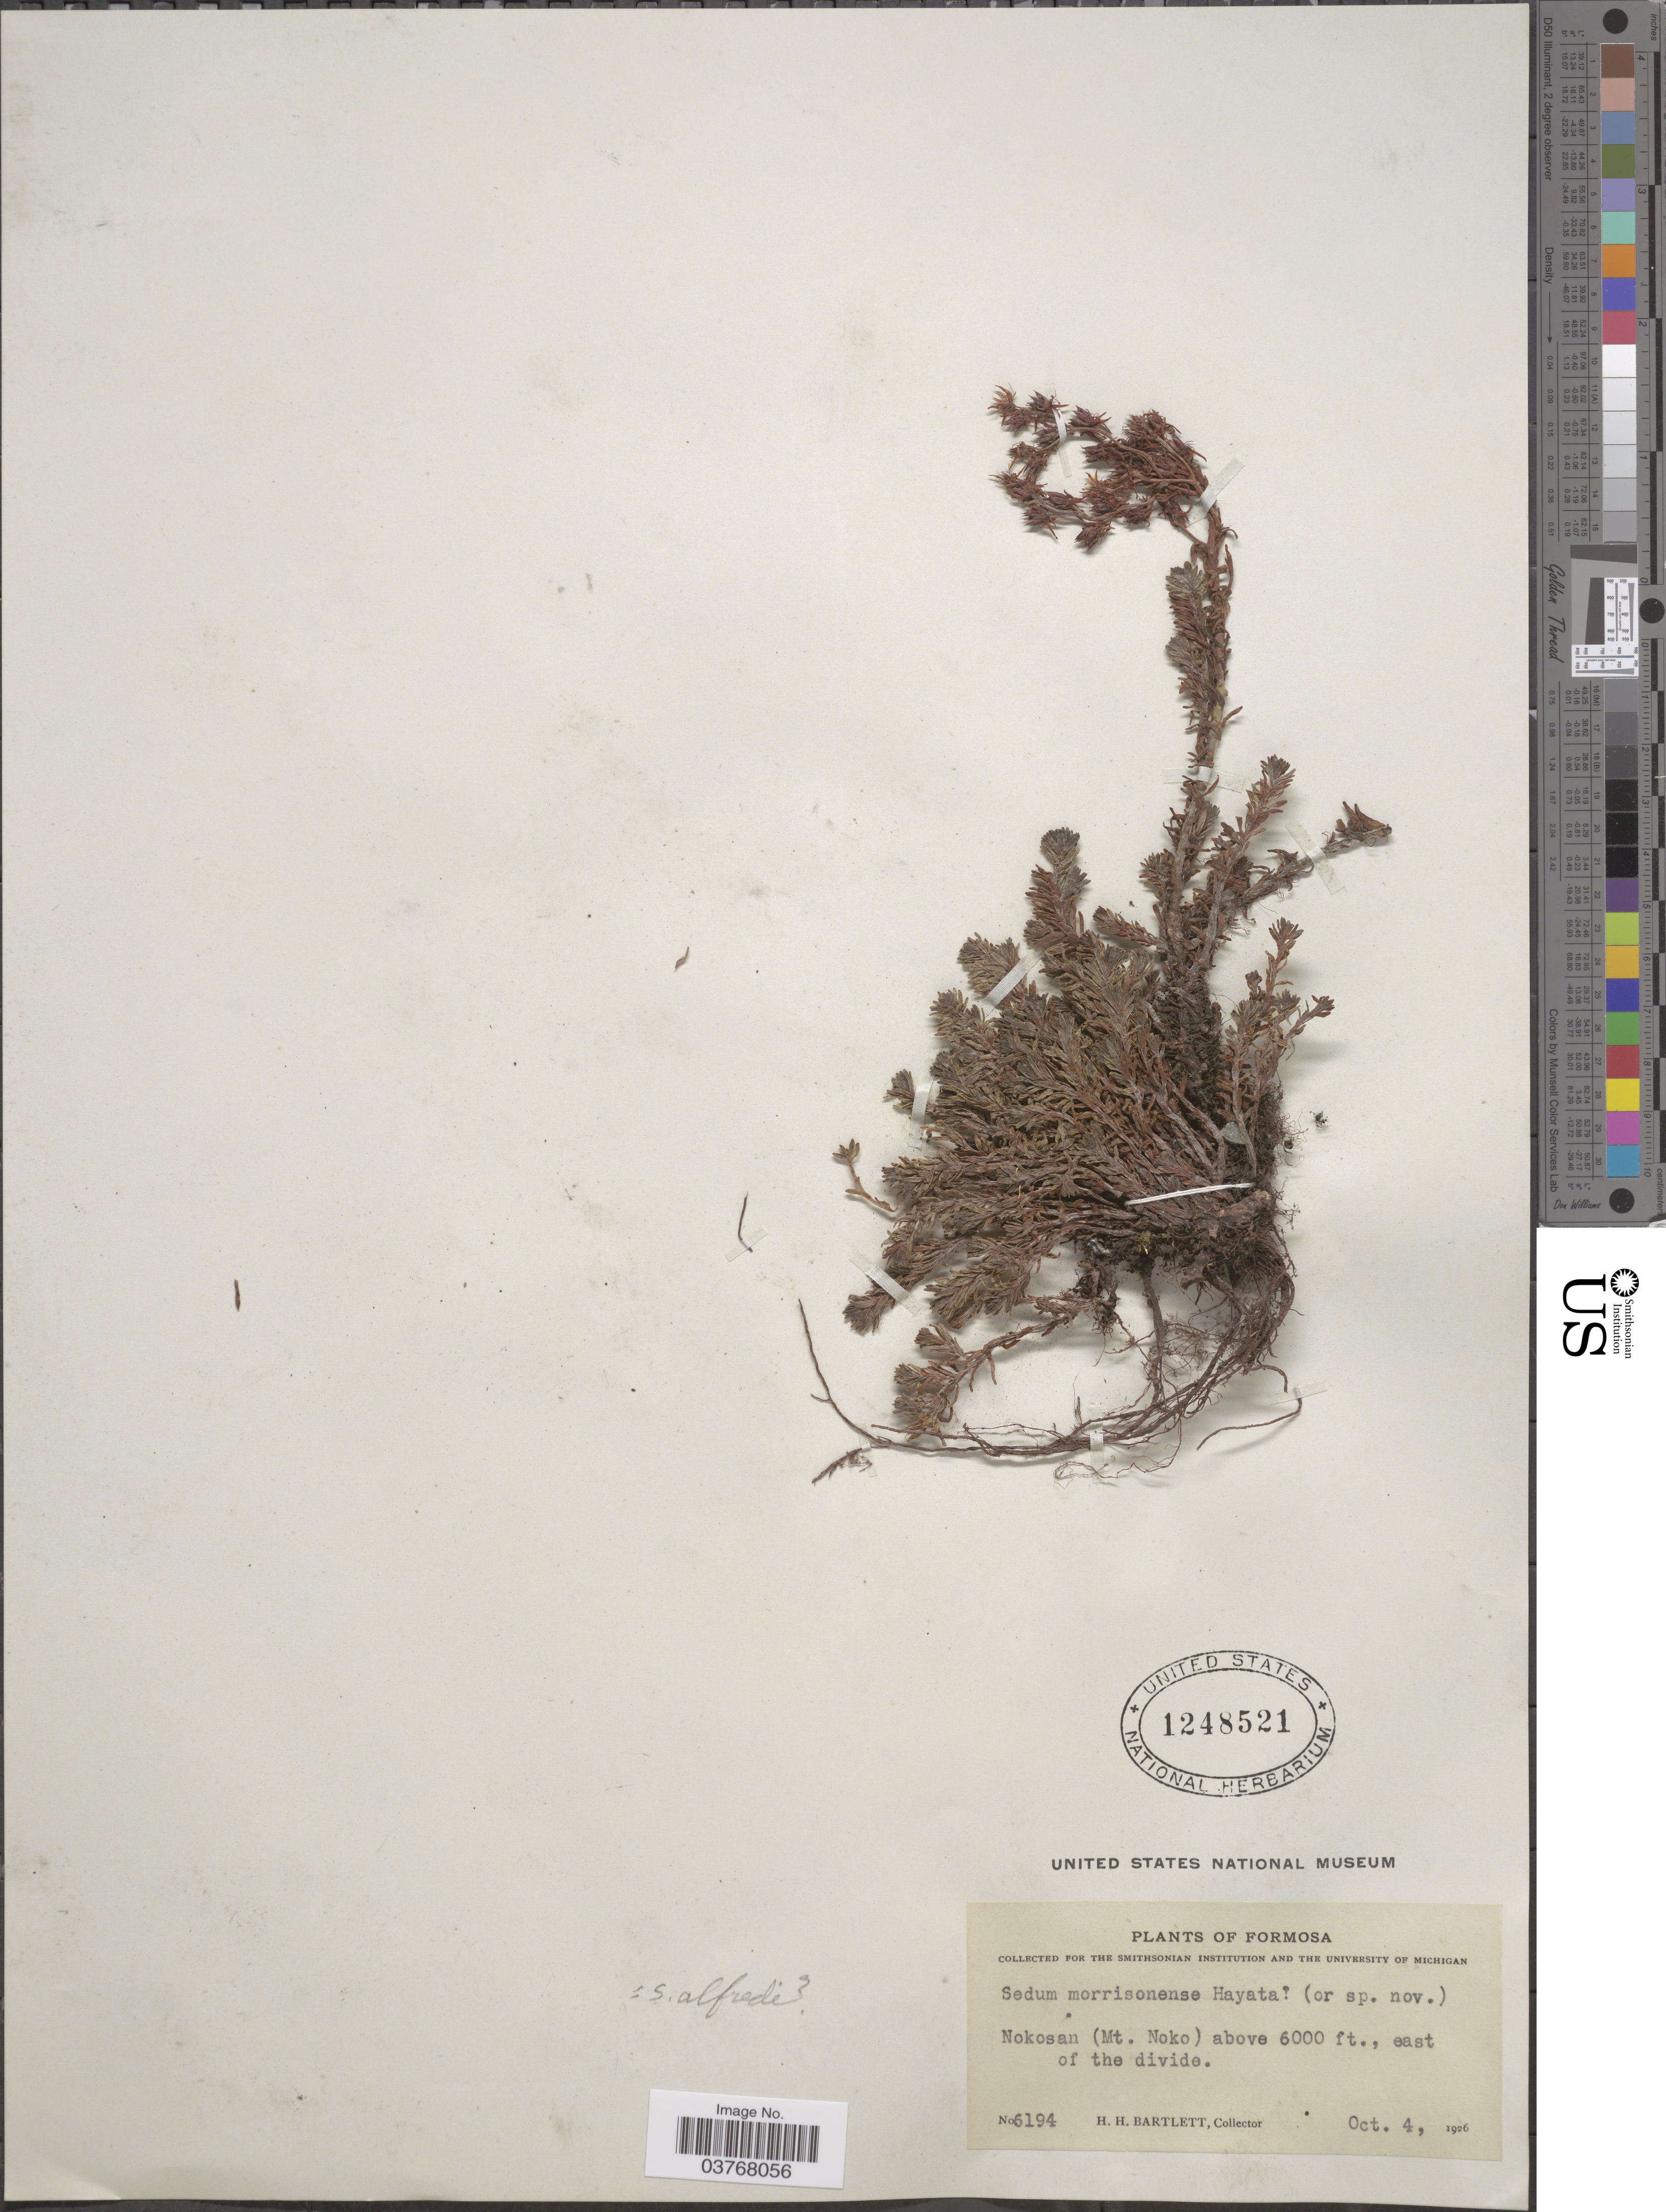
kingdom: Plantae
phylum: Tracheophyta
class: Magnoliopsida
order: Saxifragales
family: Crassulaceae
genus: Sedum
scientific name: Sedum alfredi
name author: Hance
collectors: H. H. Bartlett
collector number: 6194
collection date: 1926-10-04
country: Taiwan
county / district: Hualien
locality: Formosa. Nokosan (Mt. Noko), east of the divide.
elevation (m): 1829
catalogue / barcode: US 1248521